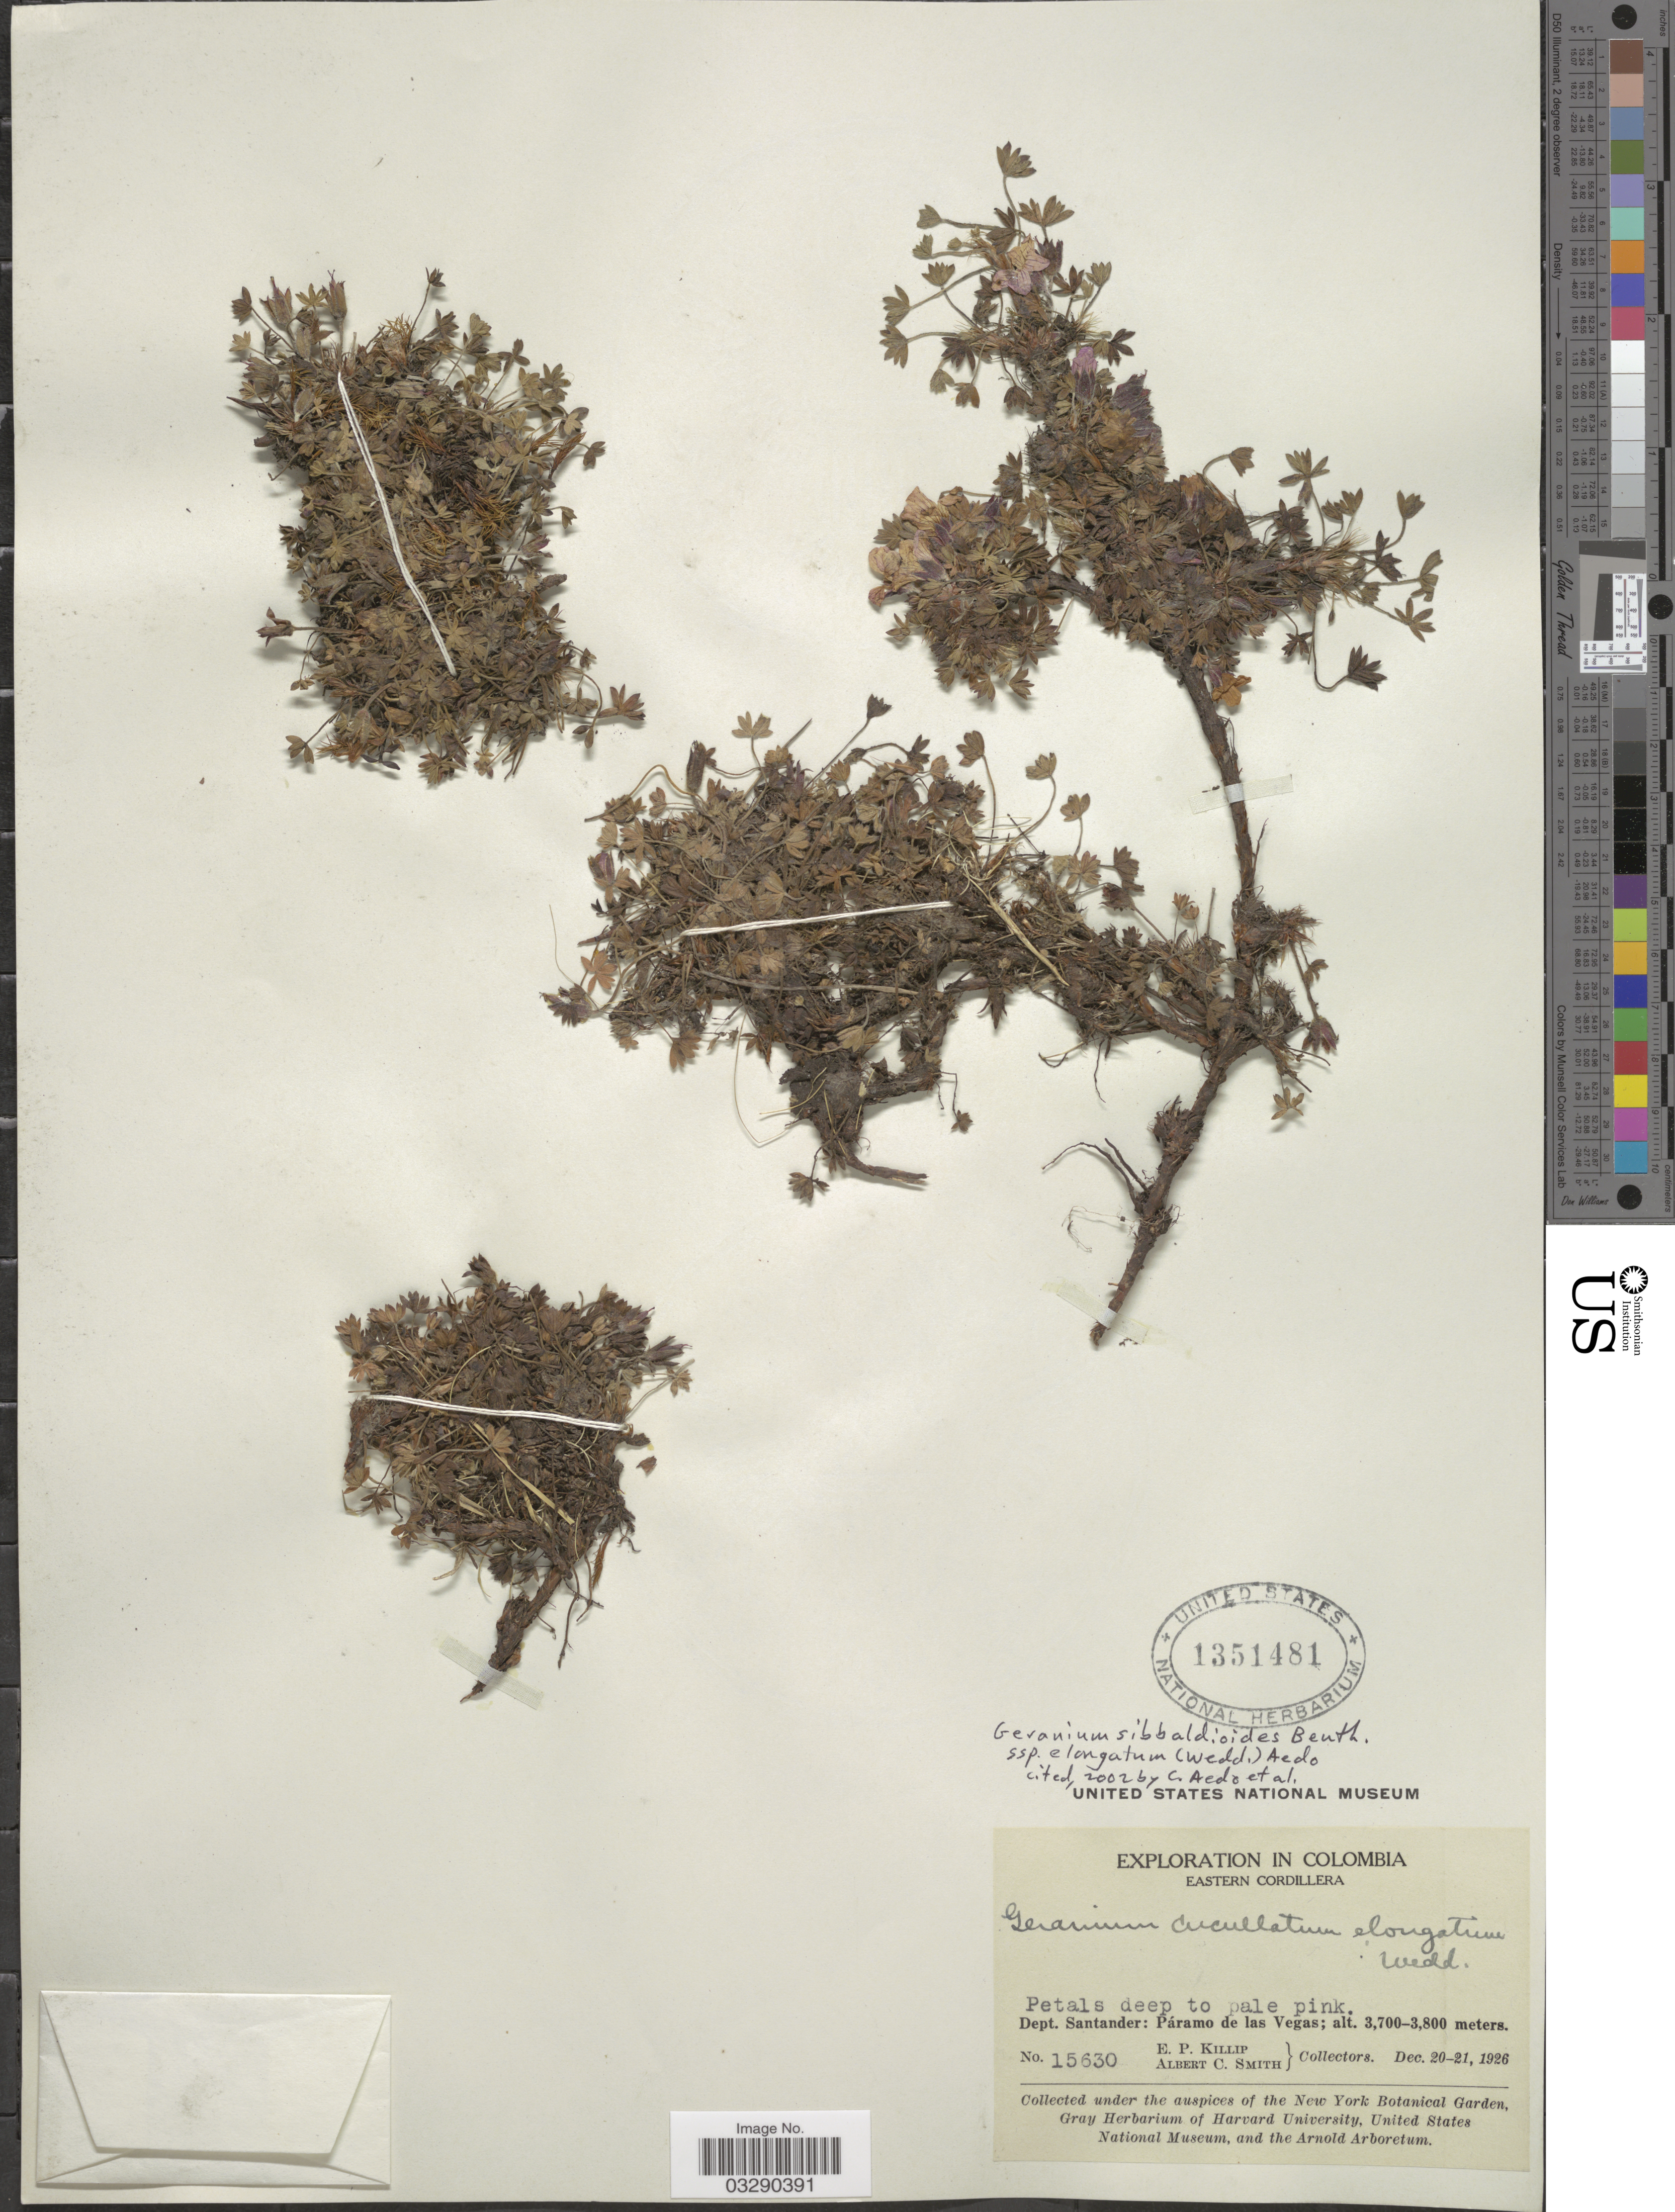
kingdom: Plantae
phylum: Tracheophyta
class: Magnoliopsida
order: Geraniales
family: Geraniaceae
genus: Geranium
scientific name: Geranium sibbaldioides subsp. elongatum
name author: (Wedd.) Aedo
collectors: E. P. Killip & A. C. Smith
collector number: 15630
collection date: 1926-12-20/1926-12-21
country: Colombia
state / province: Santander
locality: Eastern Cordillera. Dept. Santander: Páramo de las Vegas.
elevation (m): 3700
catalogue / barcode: US 1351481